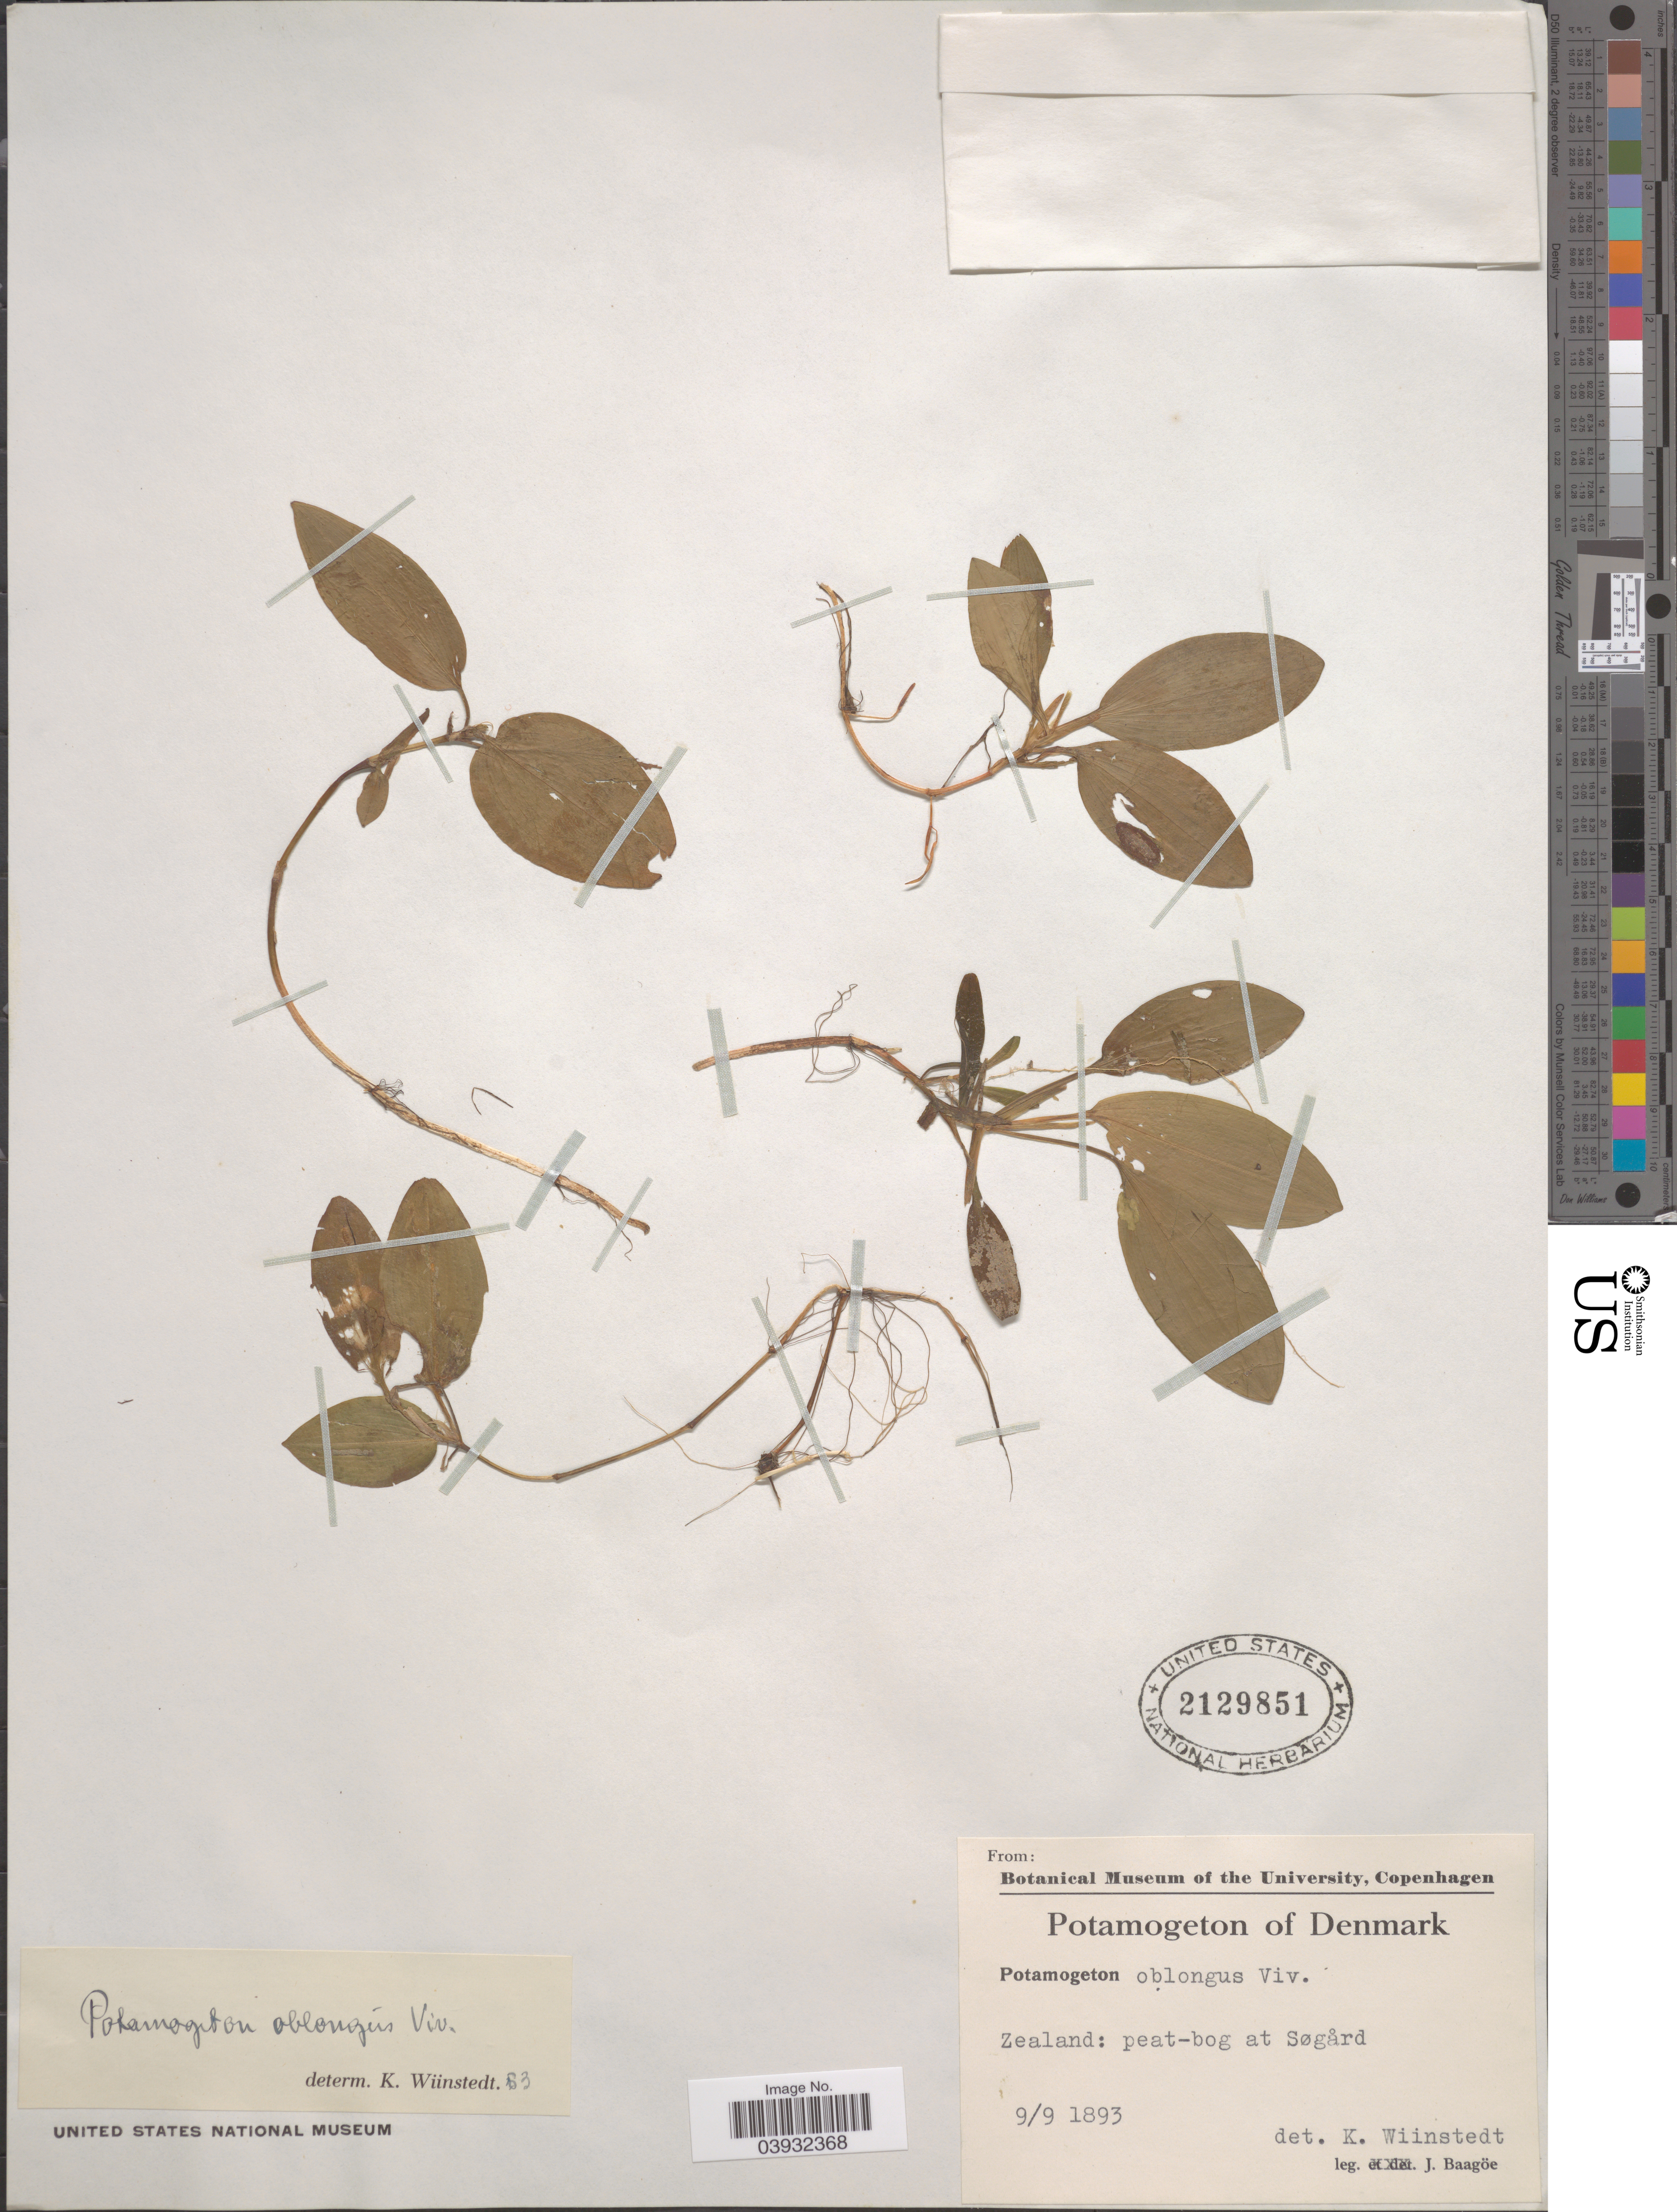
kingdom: Plantae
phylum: Tracheophyta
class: Liliopsida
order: Alismatales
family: Potamogetonaceae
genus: Potamogeton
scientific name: Potamogeton oblongus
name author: Viv.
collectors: J. Baagoe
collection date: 1893-09-09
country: Denmark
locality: Zealand: peat-bog at Søgärd.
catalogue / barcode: US 2129851